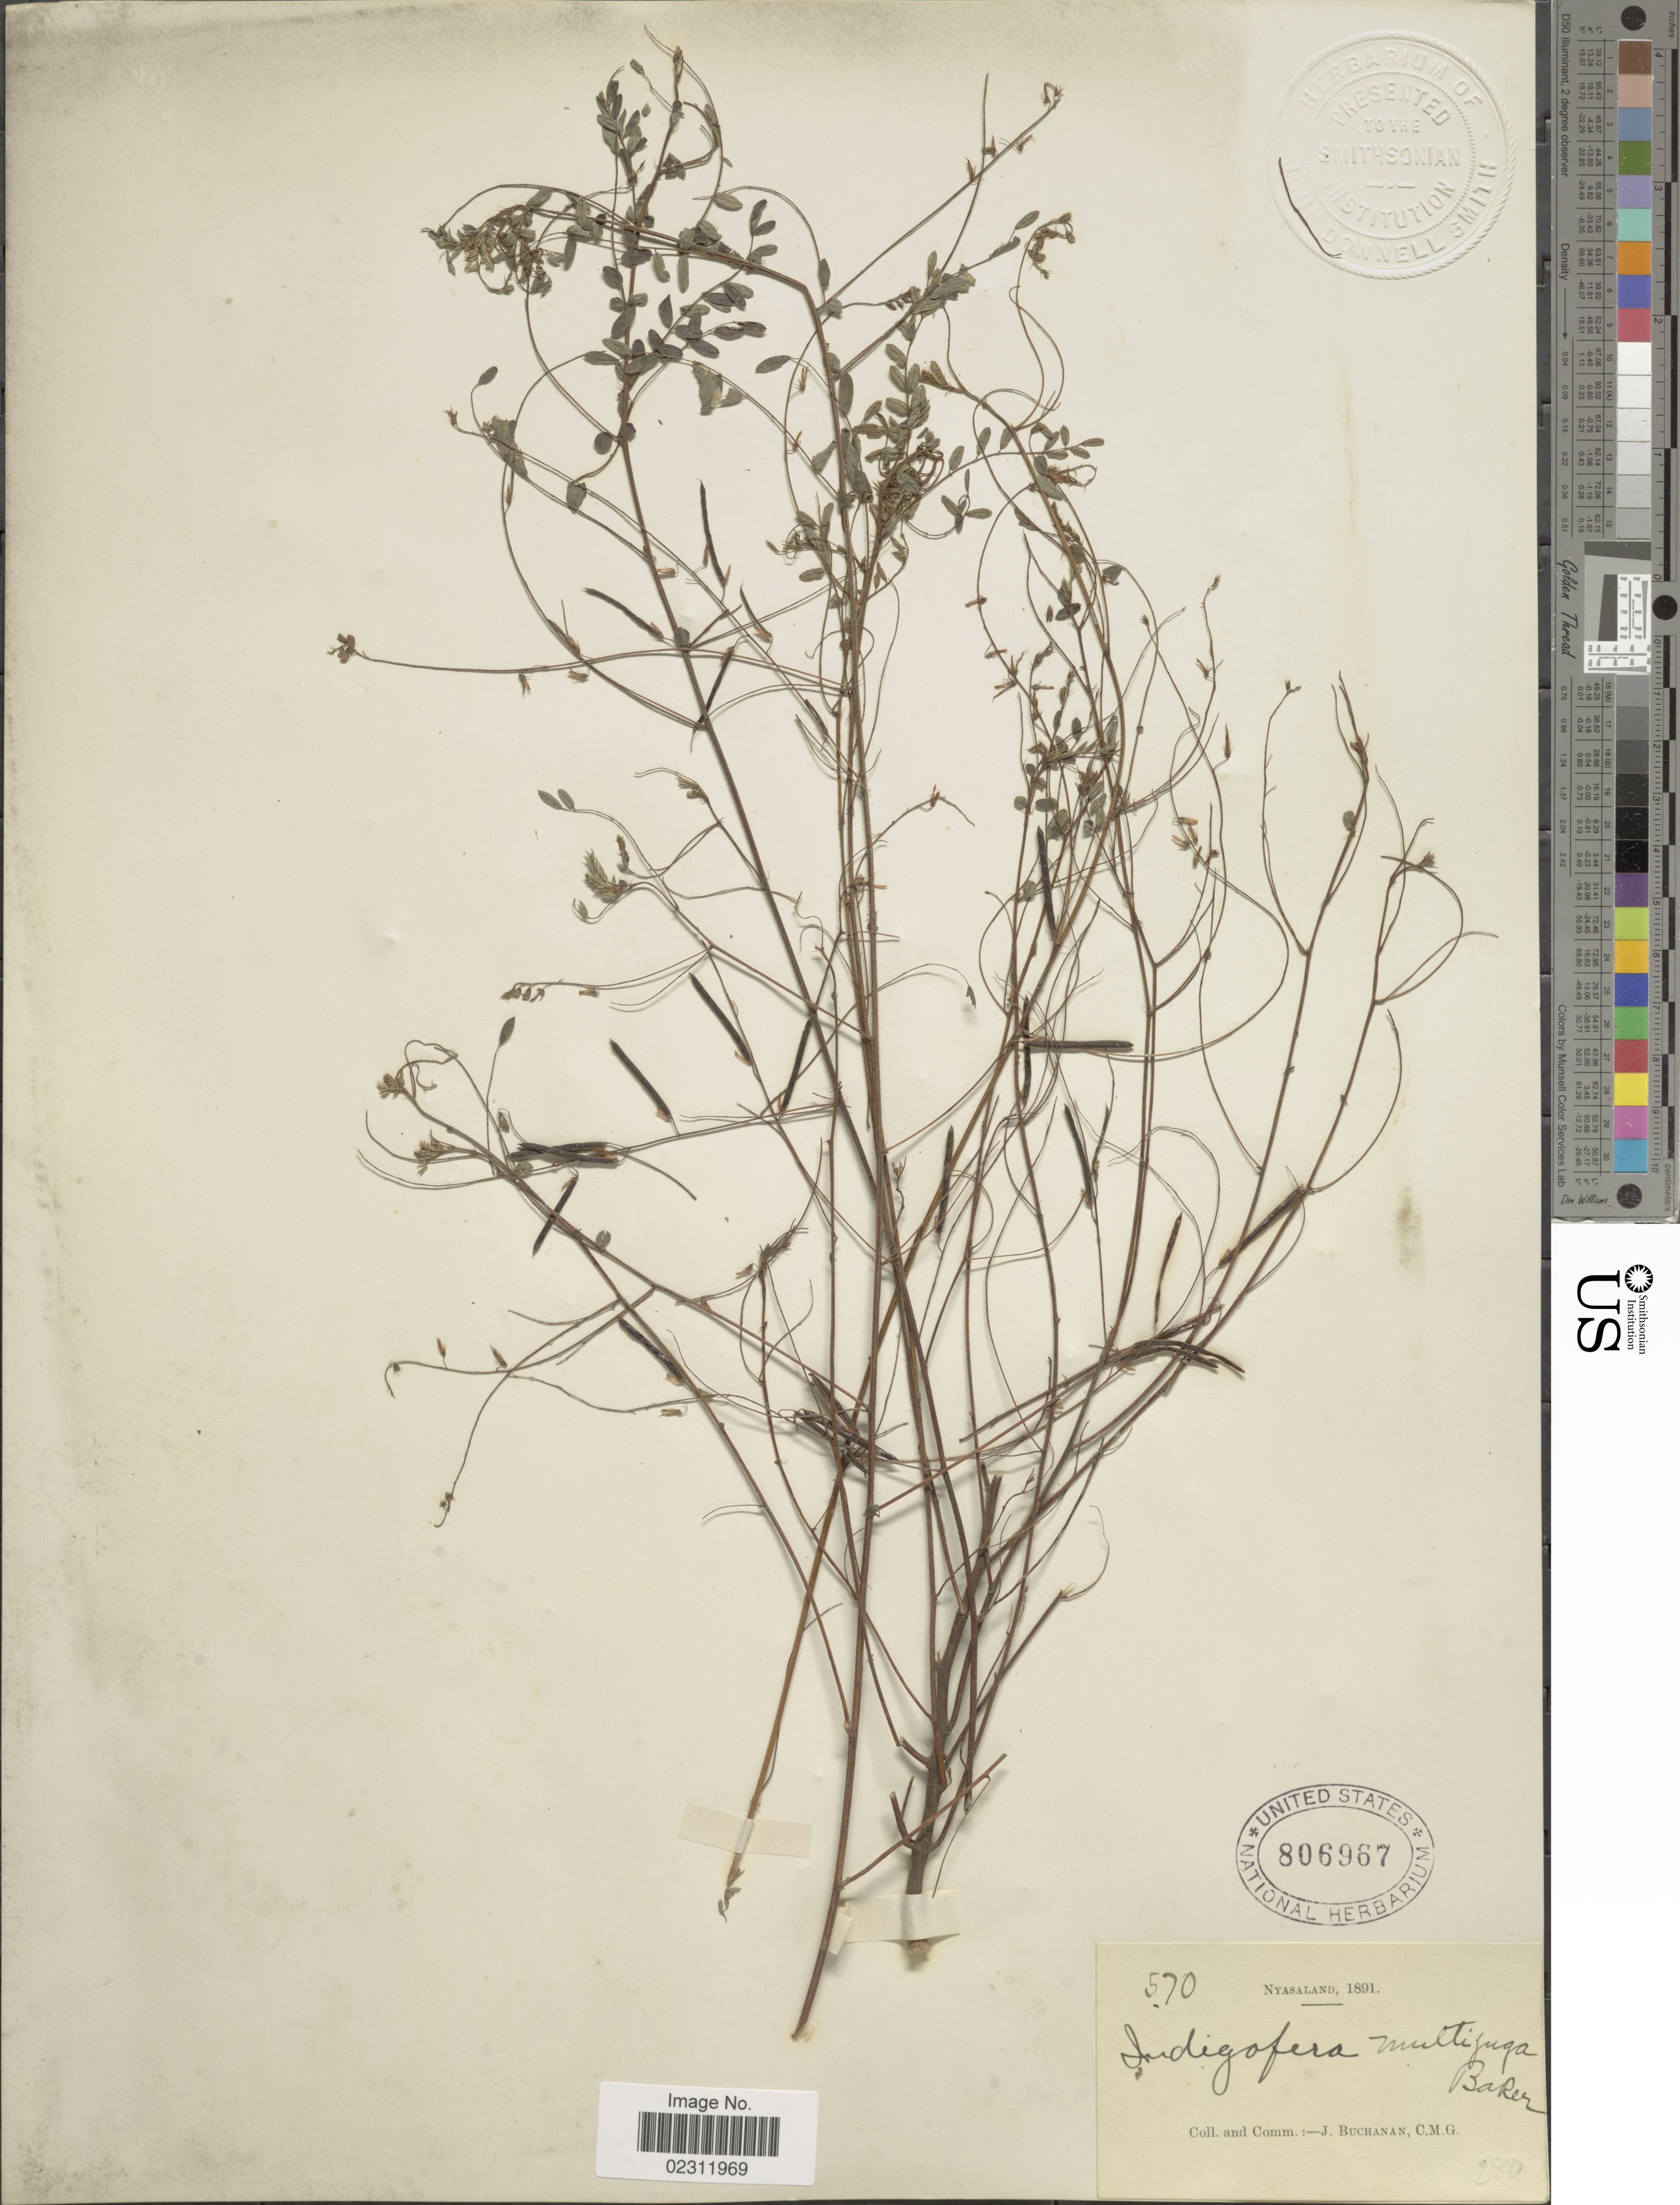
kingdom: Plantae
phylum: Tracheophyta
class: Magnoliopsida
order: Fabales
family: Fabaceae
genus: Indigofera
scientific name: Indigofera multijuga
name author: Baker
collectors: J. Buchanan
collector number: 570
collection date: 1891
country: Malawi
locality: Nyasaland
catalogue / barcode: US 806967